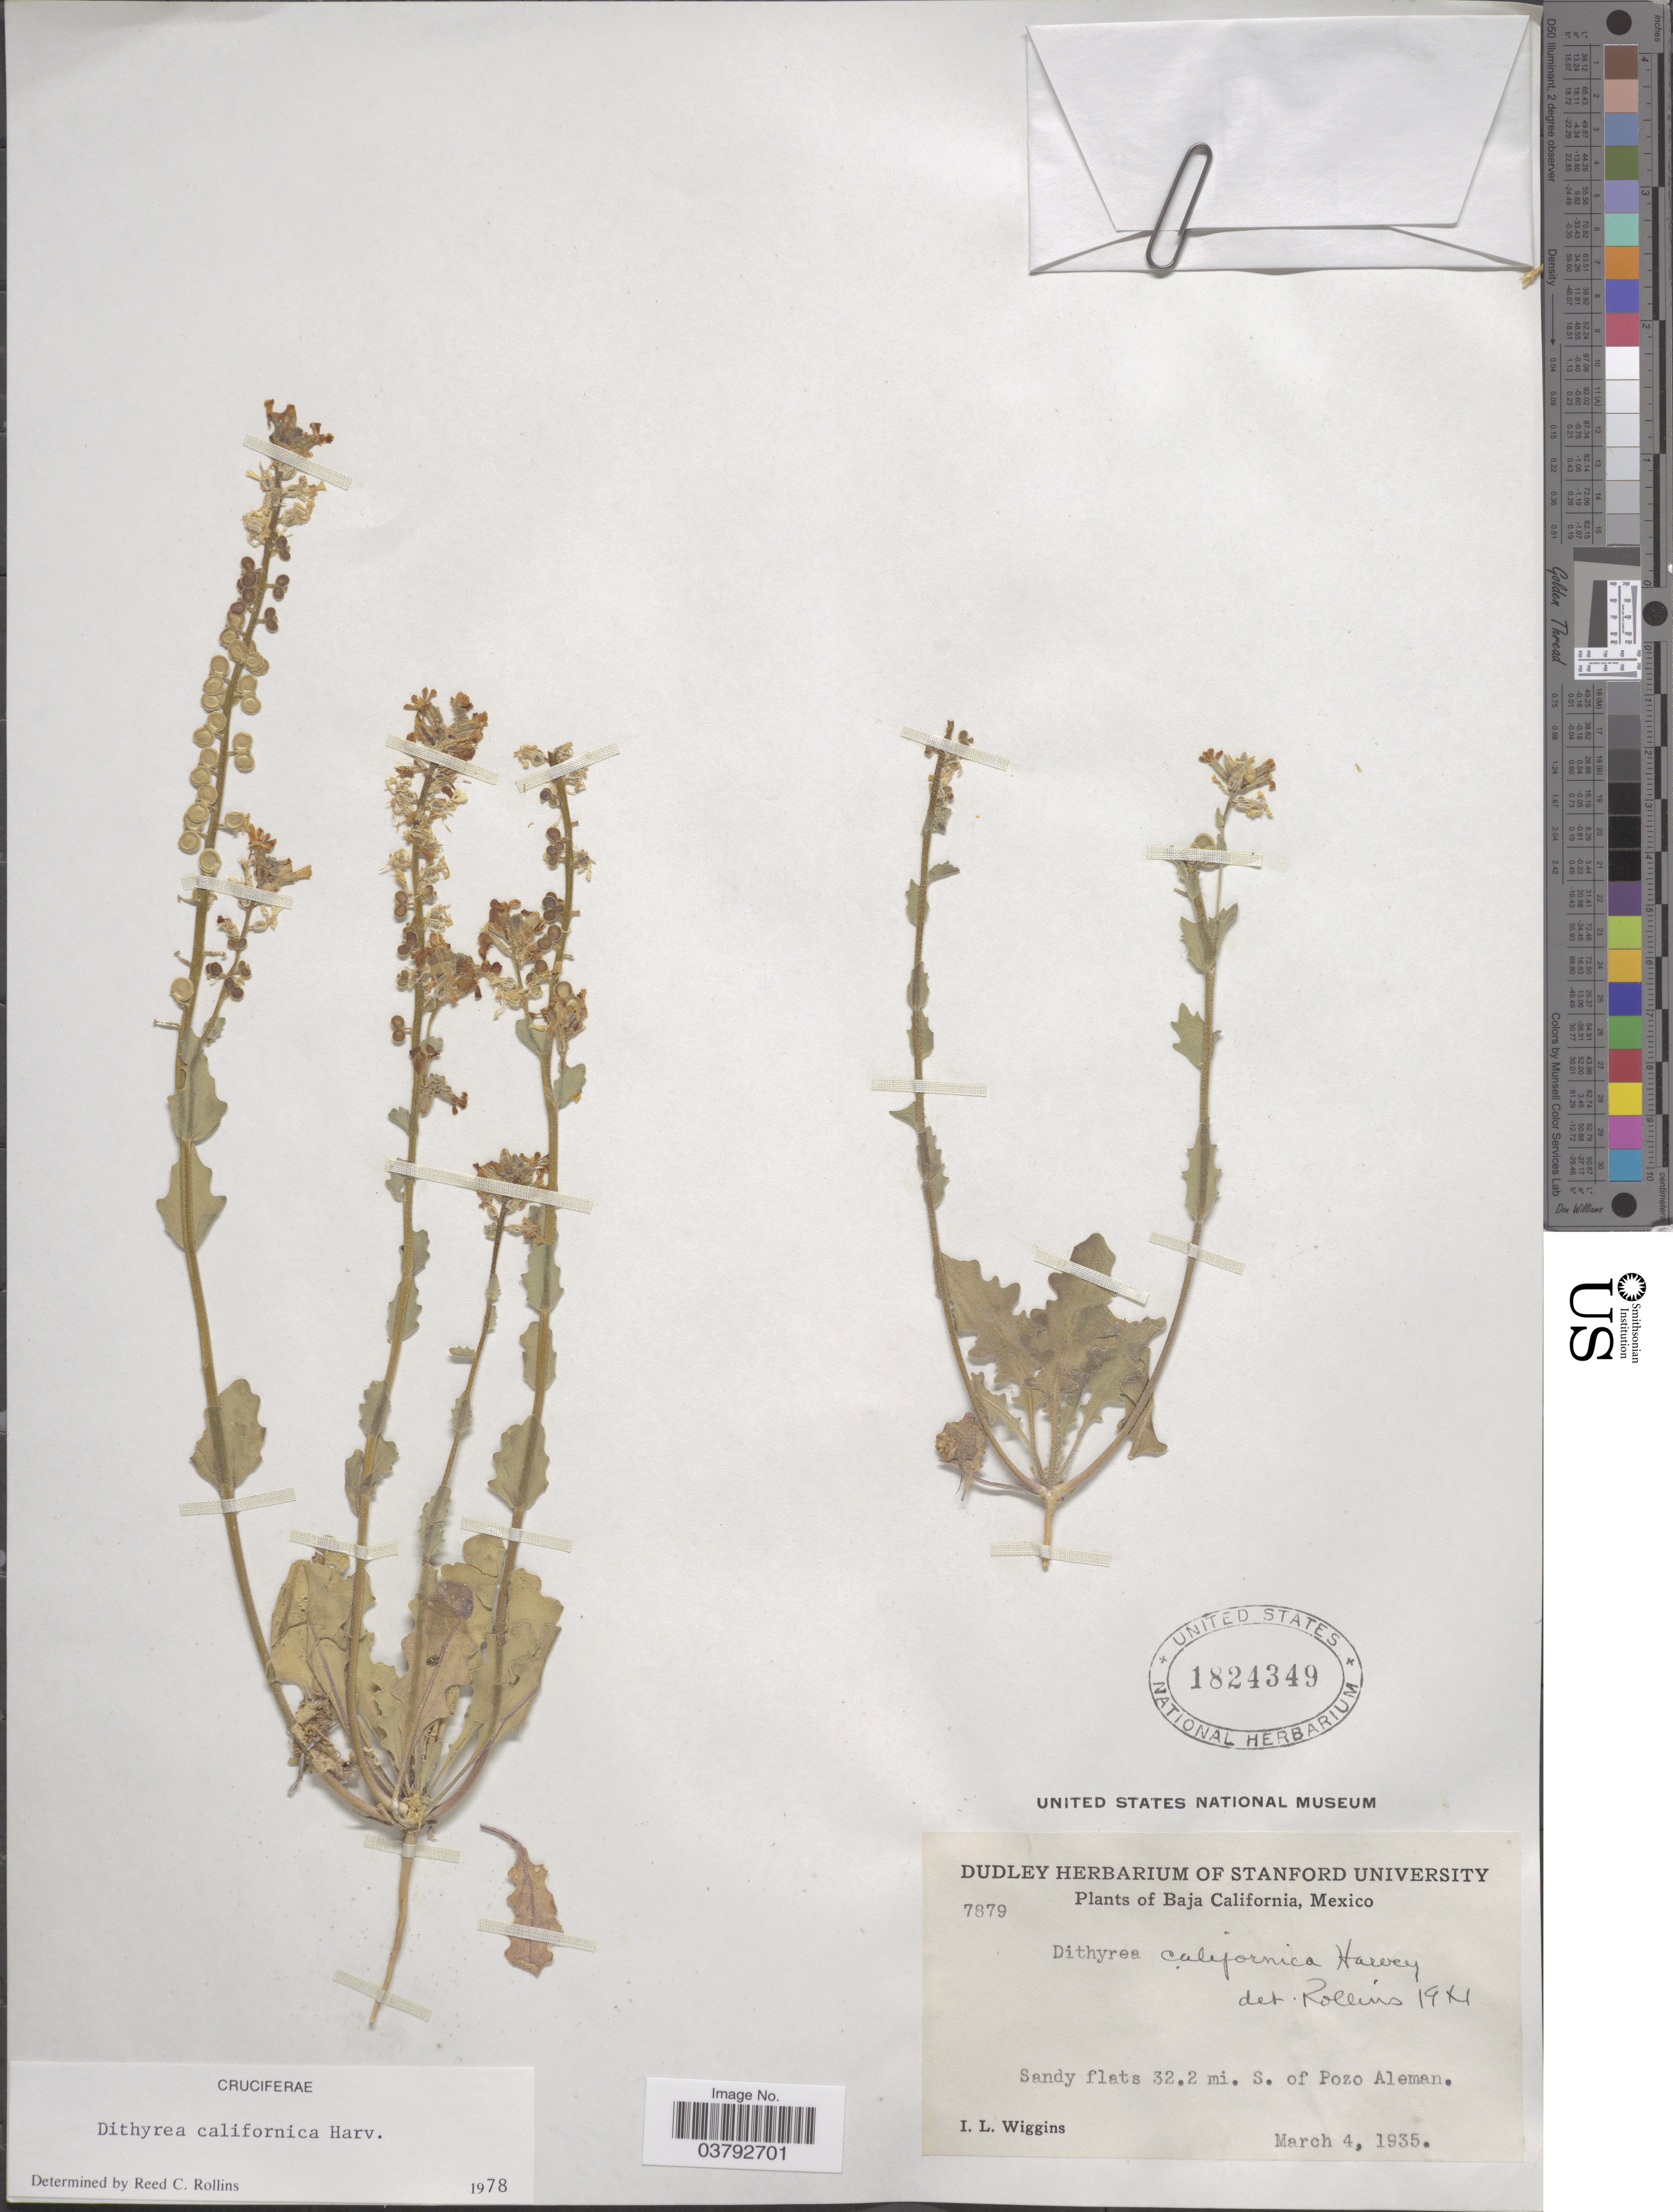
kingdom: Plantae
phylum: Tracheophyta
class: Magnoliopsida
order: Brassicales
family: Brassicaceae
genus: Dithyrea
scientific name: Dithyrea californica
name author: Harv.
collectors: I. L. Wiggins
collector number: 7879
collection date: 1935-03-04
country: Mexico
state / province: Baja California Sur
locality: Sandy flats 32.2 mi. S. of Pozo Aleman.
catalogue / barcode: US 1824349